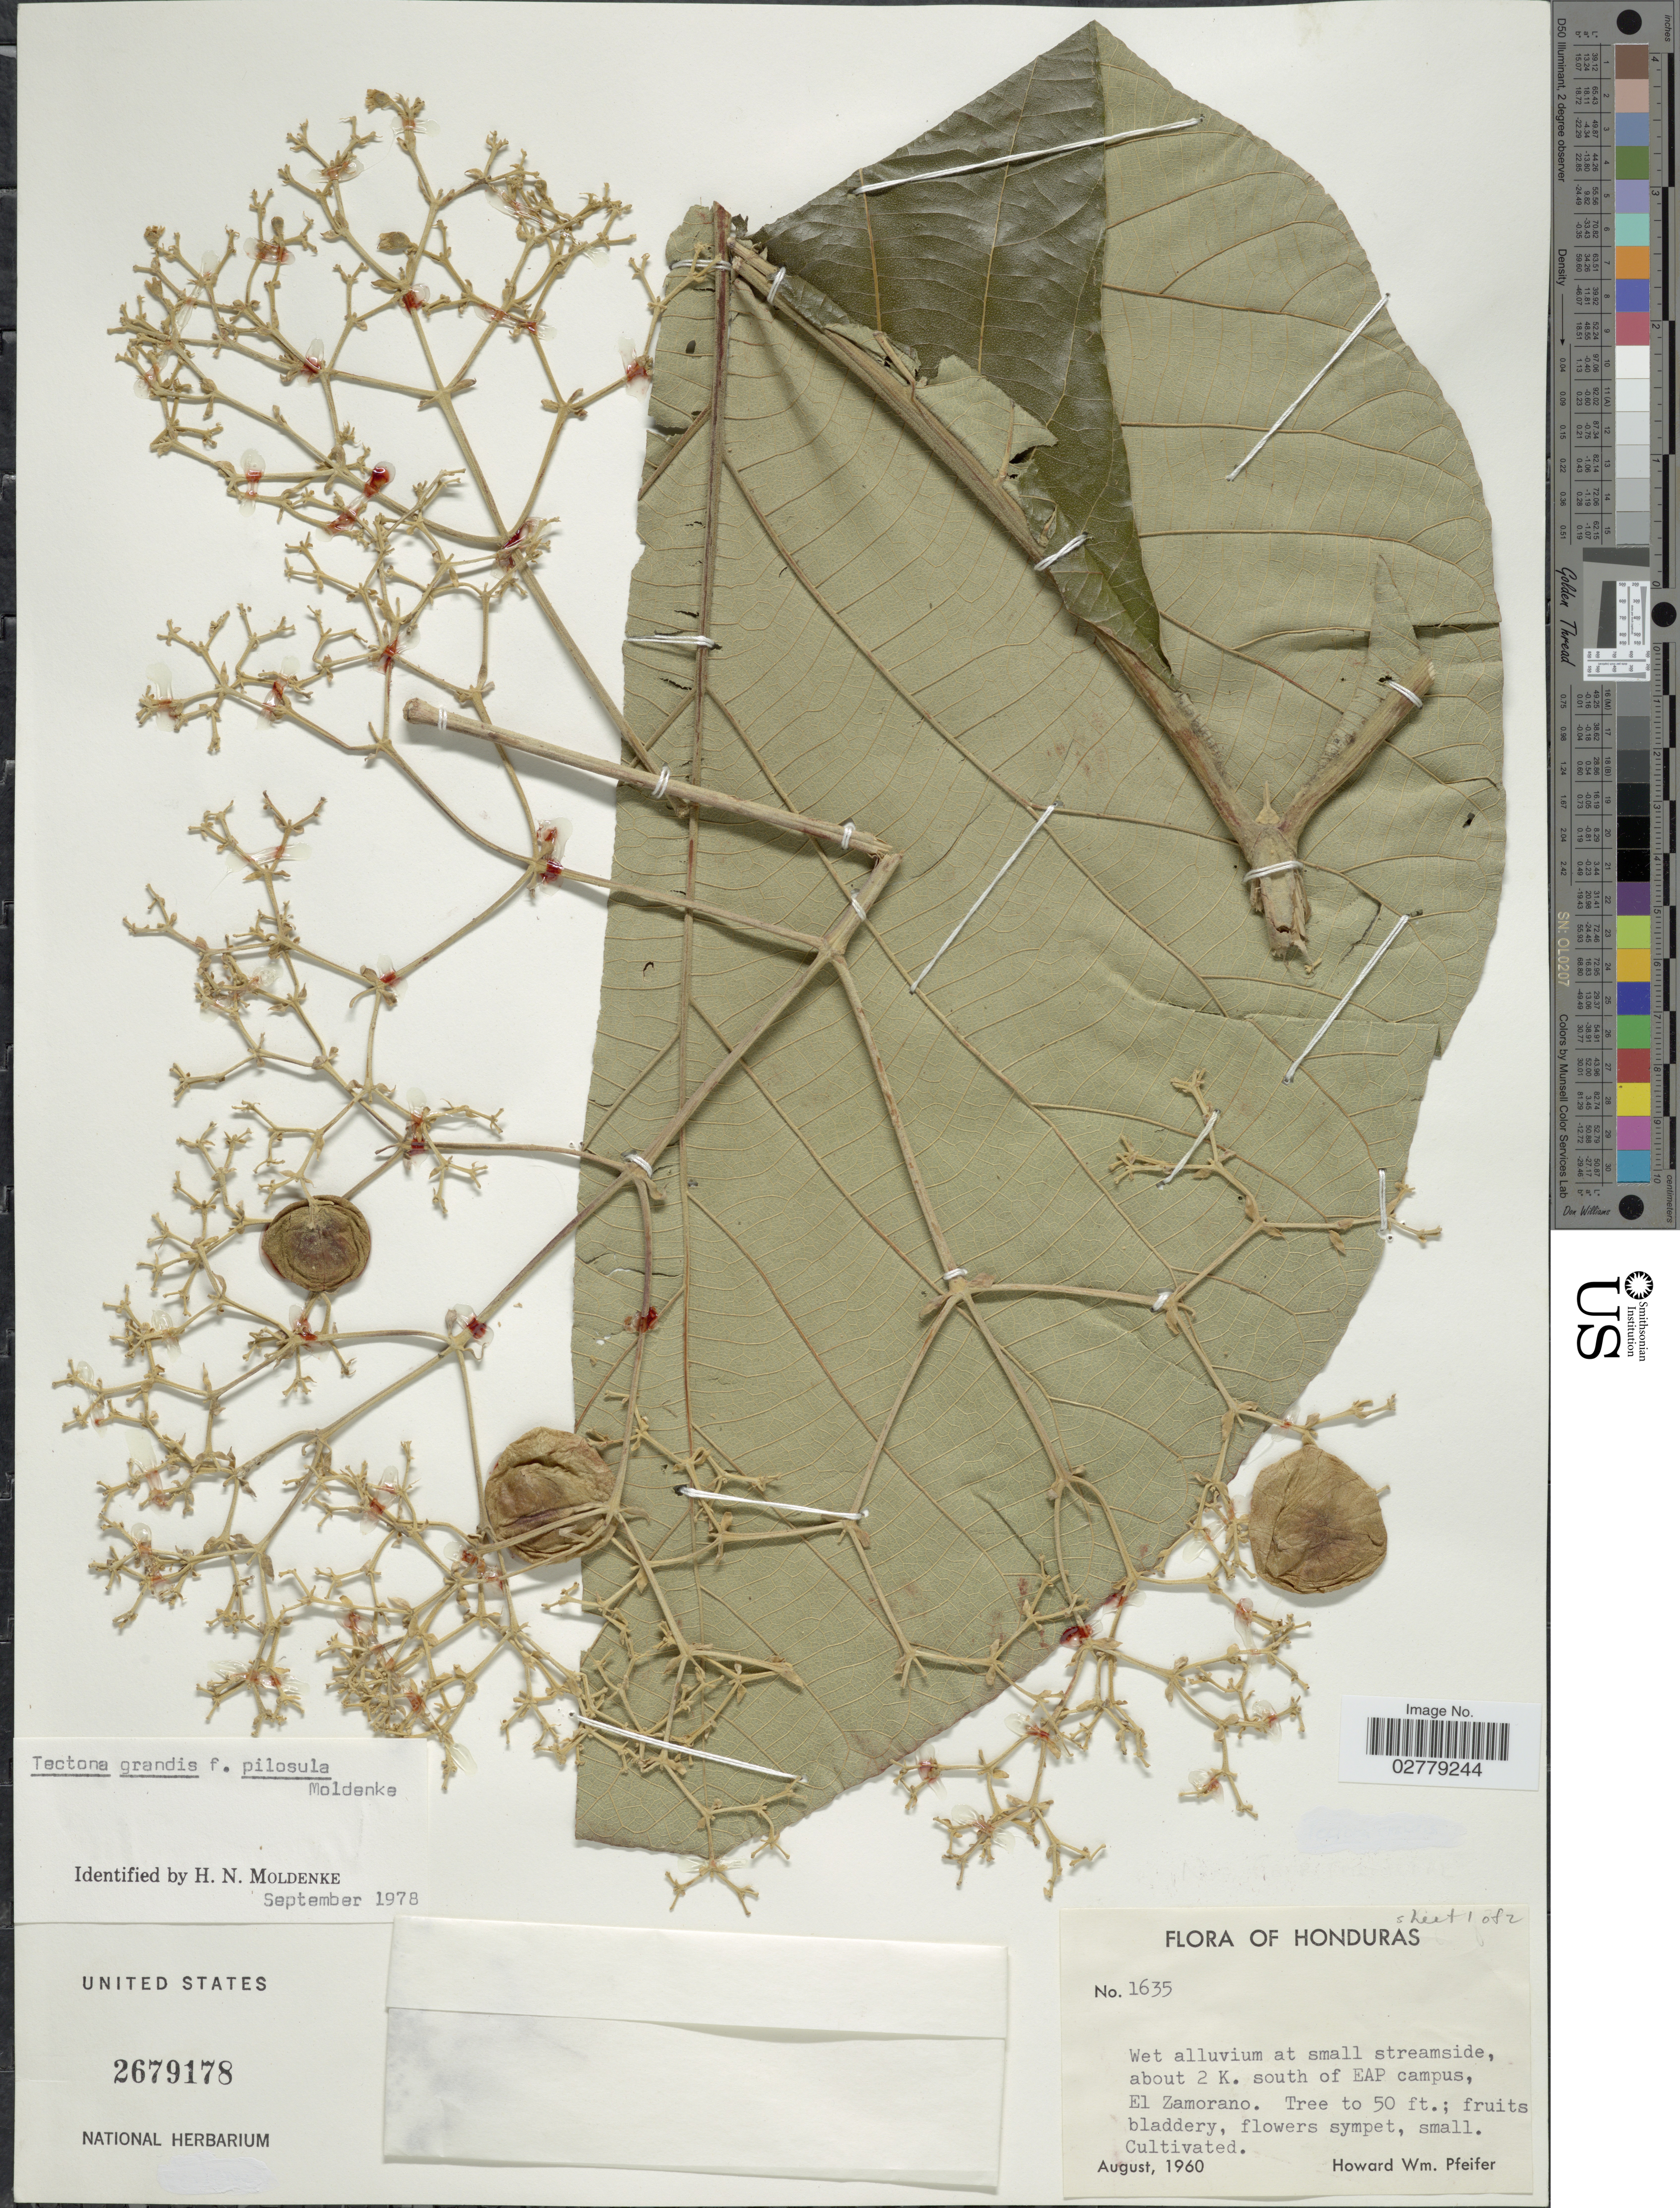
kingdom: Plantae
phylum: Tracheophyta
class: Magnoliopsida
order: Lamiales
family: Lamiaceae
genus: Tectona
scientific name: Tectona grandis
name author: L. f.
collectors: H. W. Pfeifer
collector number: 1635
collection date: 1960-08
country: Honduras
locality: About 2 K. south of EAP campus, El Zamorano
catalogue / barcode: US 2679178